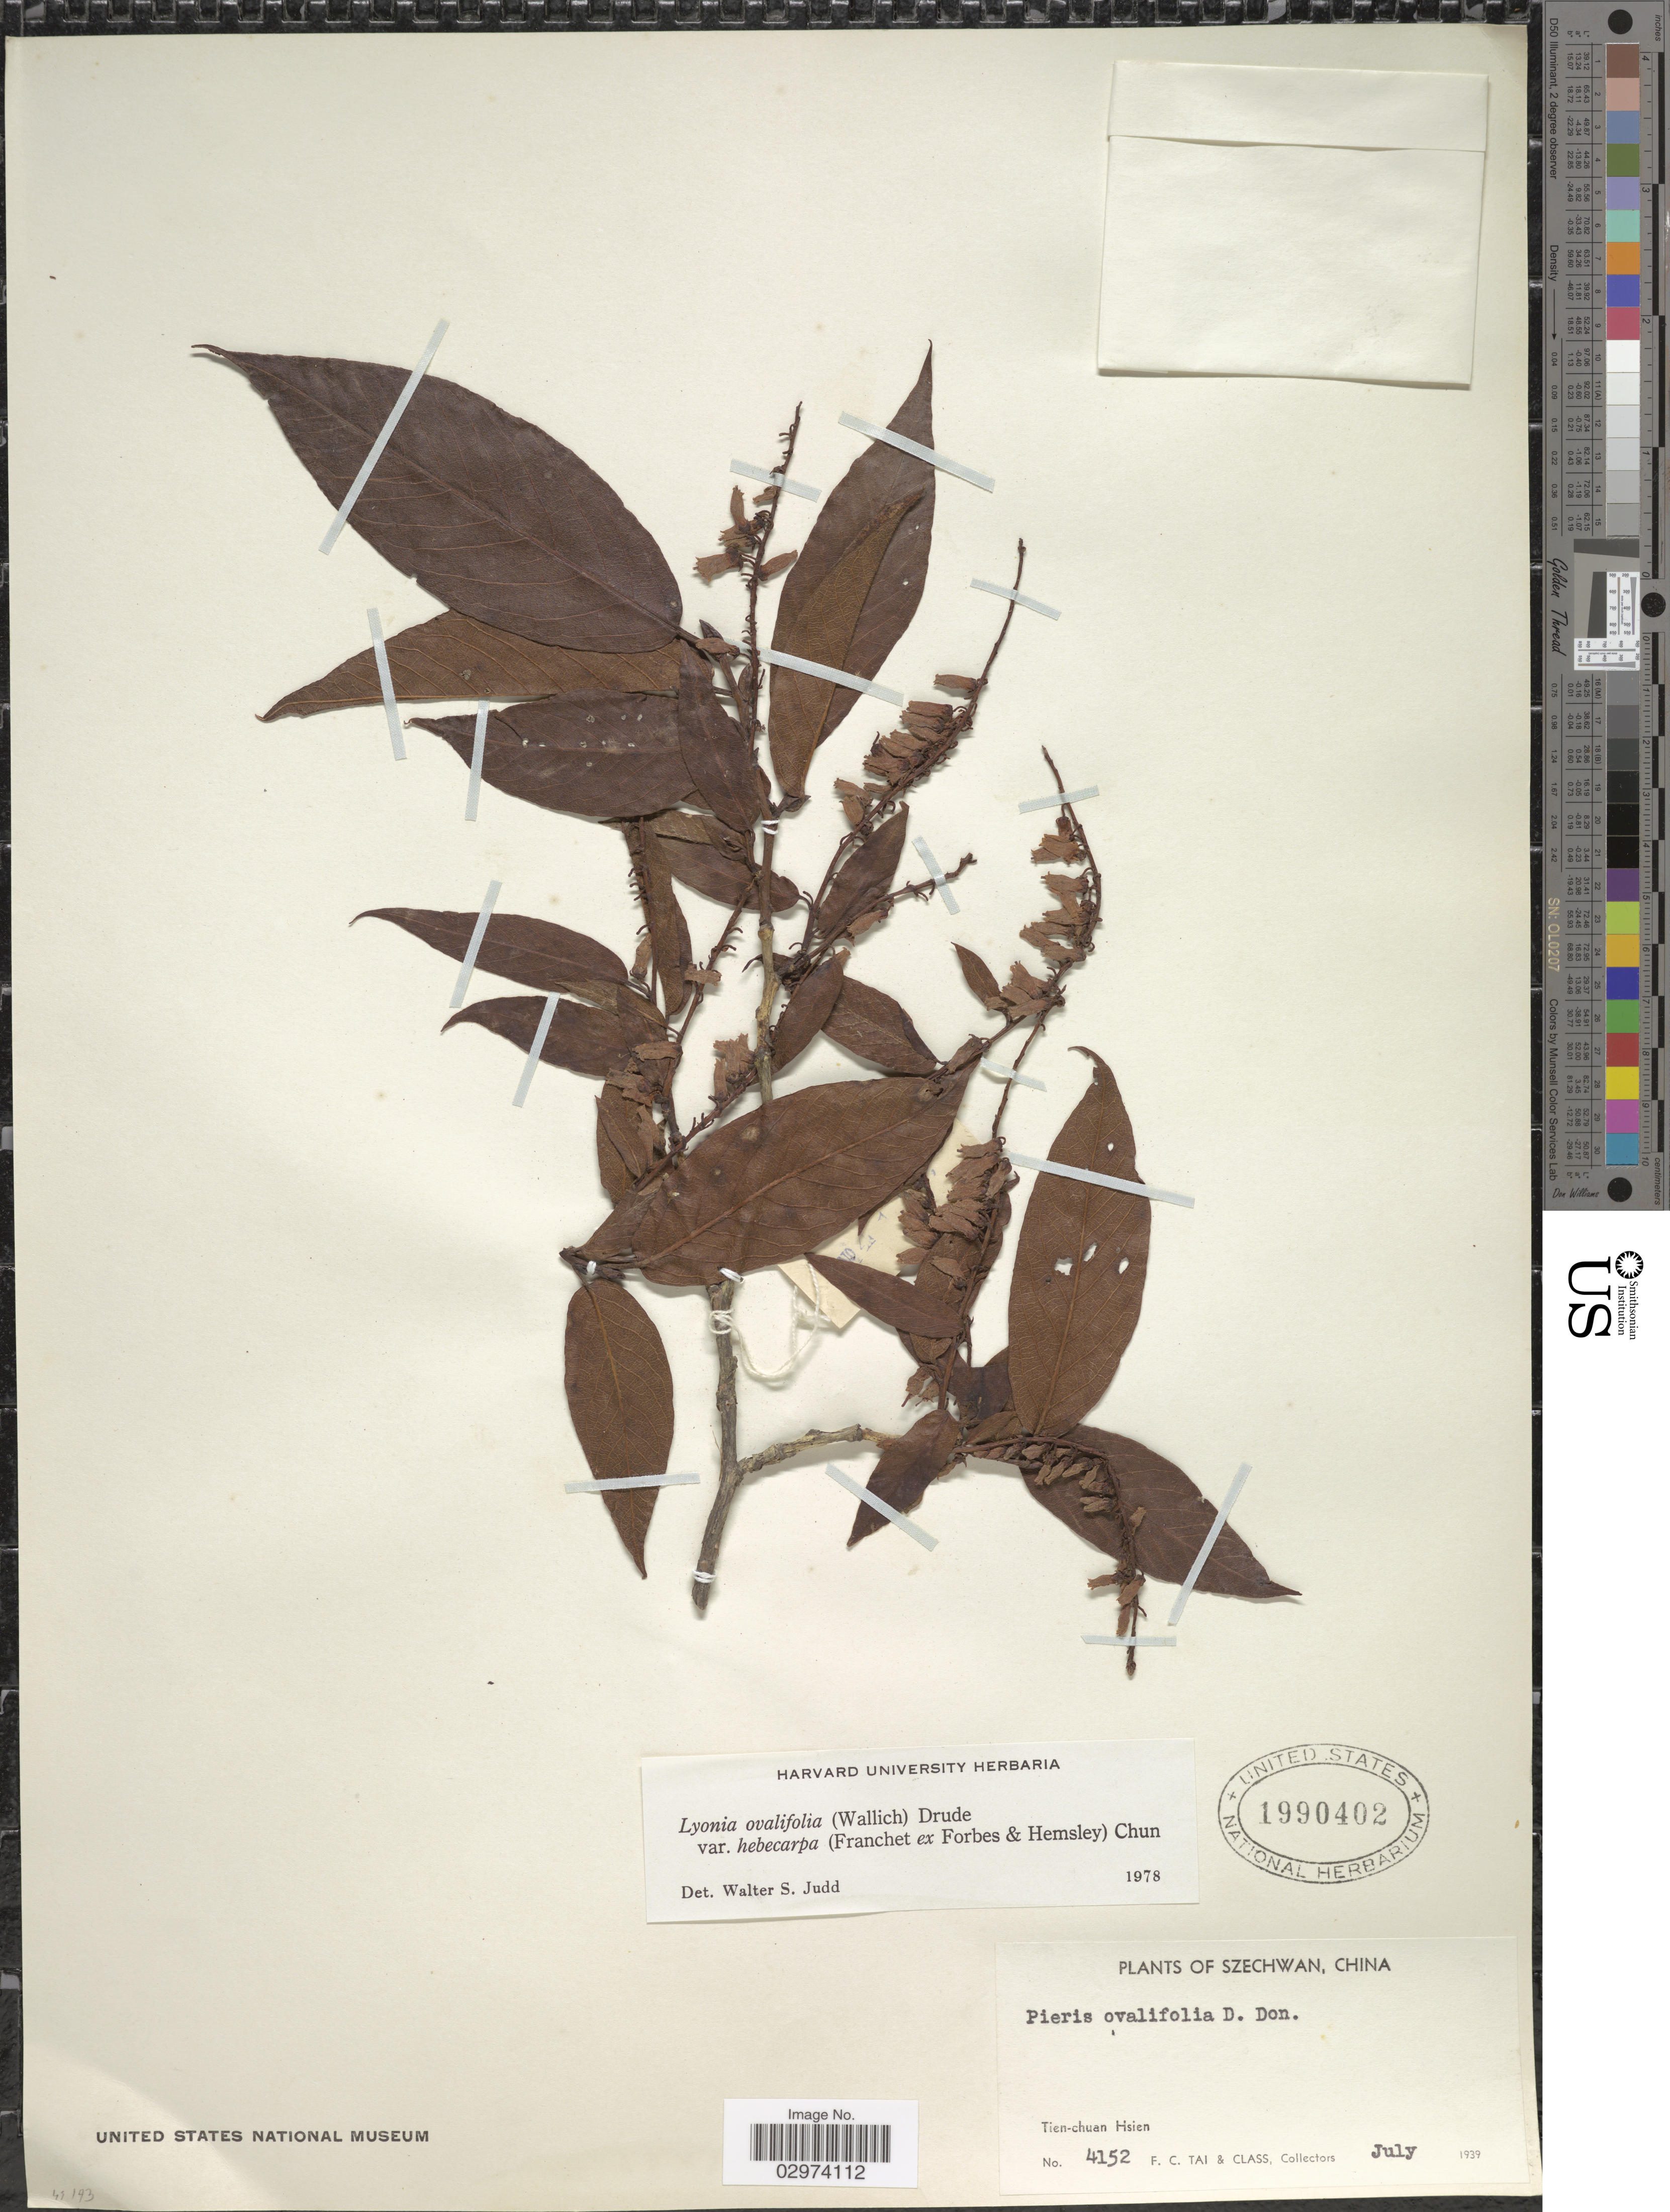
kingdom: Plantae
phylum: Tracheophyta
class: Magnoliopsida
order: Ericales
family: Ericaceae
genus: Lyonia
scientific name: Lyonia ovalifolia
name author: (Wall.) Drude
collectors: F. Tai & Class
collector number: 4152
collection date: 1939-07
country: China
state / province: Sichuan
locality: Szechwan. Tien-chuan Hsien.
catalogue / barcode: US 1990402